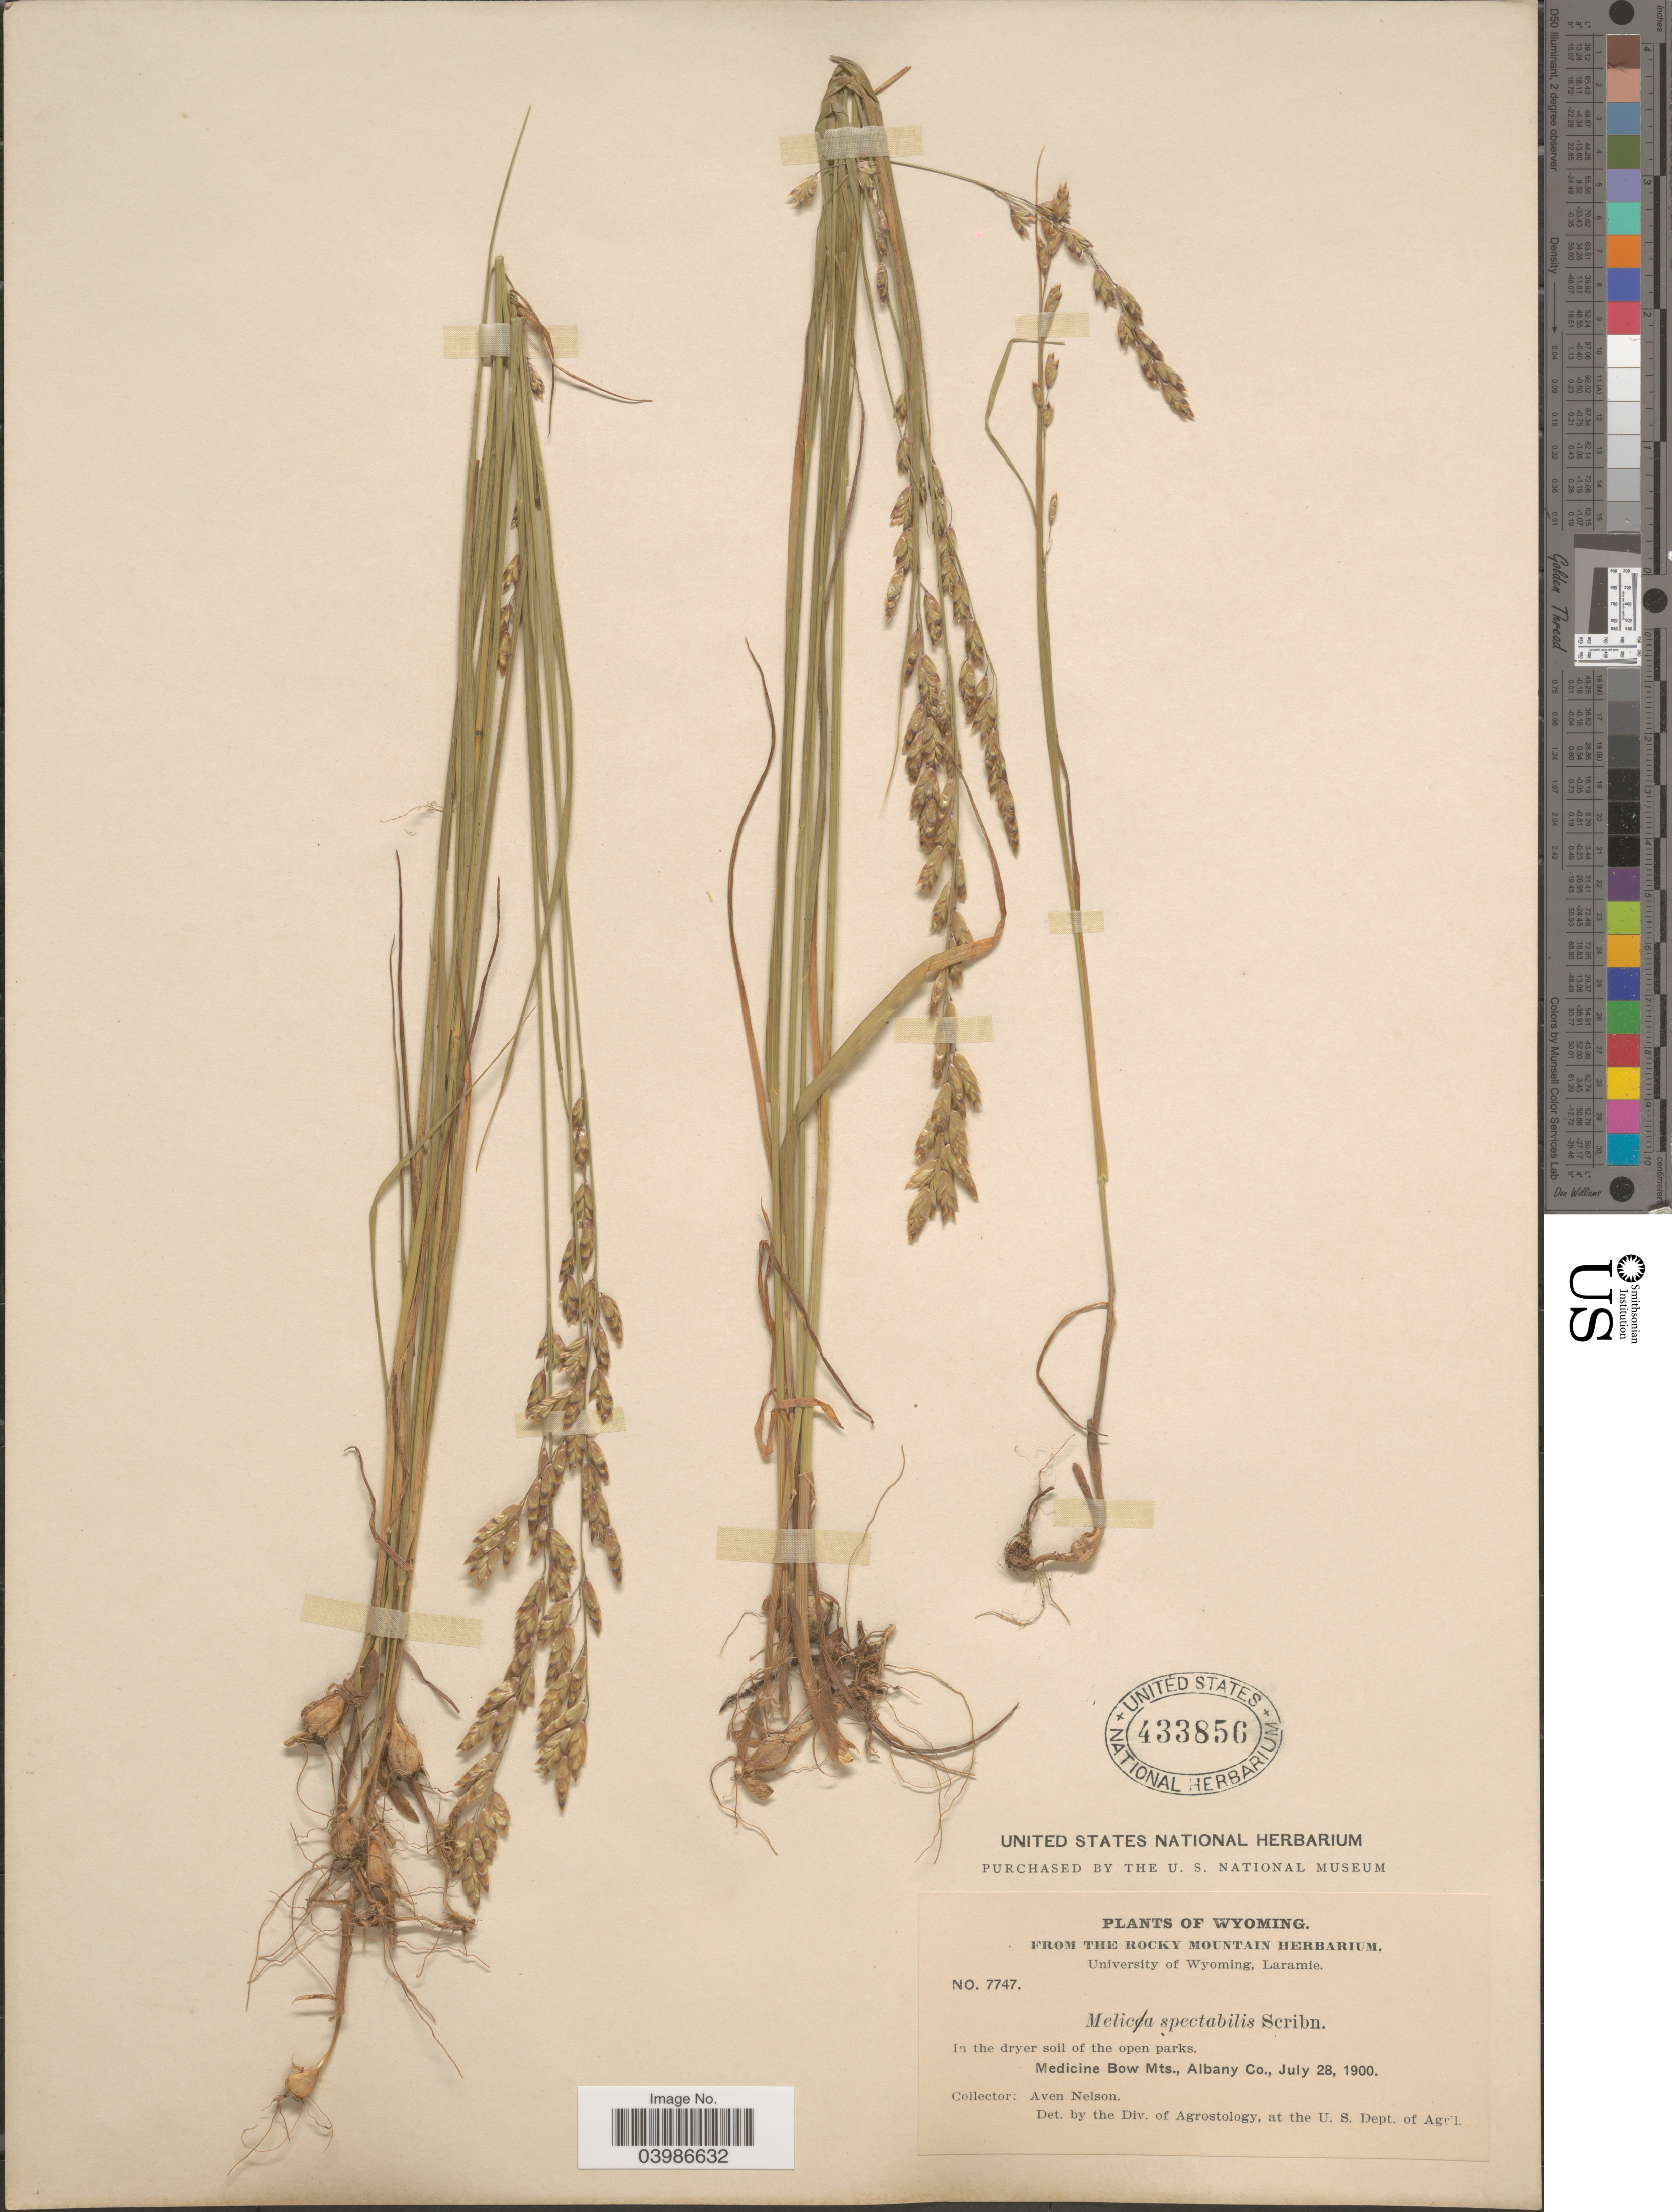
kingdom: Plantae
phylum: Tracheophyta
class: Liliopsida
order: Poales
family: Poaceae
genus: Melica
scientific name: Melica spectabilis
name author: Scribn.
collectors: A. Nelson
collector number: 7747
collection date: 1900-07-28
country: United States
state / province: Wyoming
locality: Medicine Bow Mts., Albany Co.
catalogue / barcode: US 433856